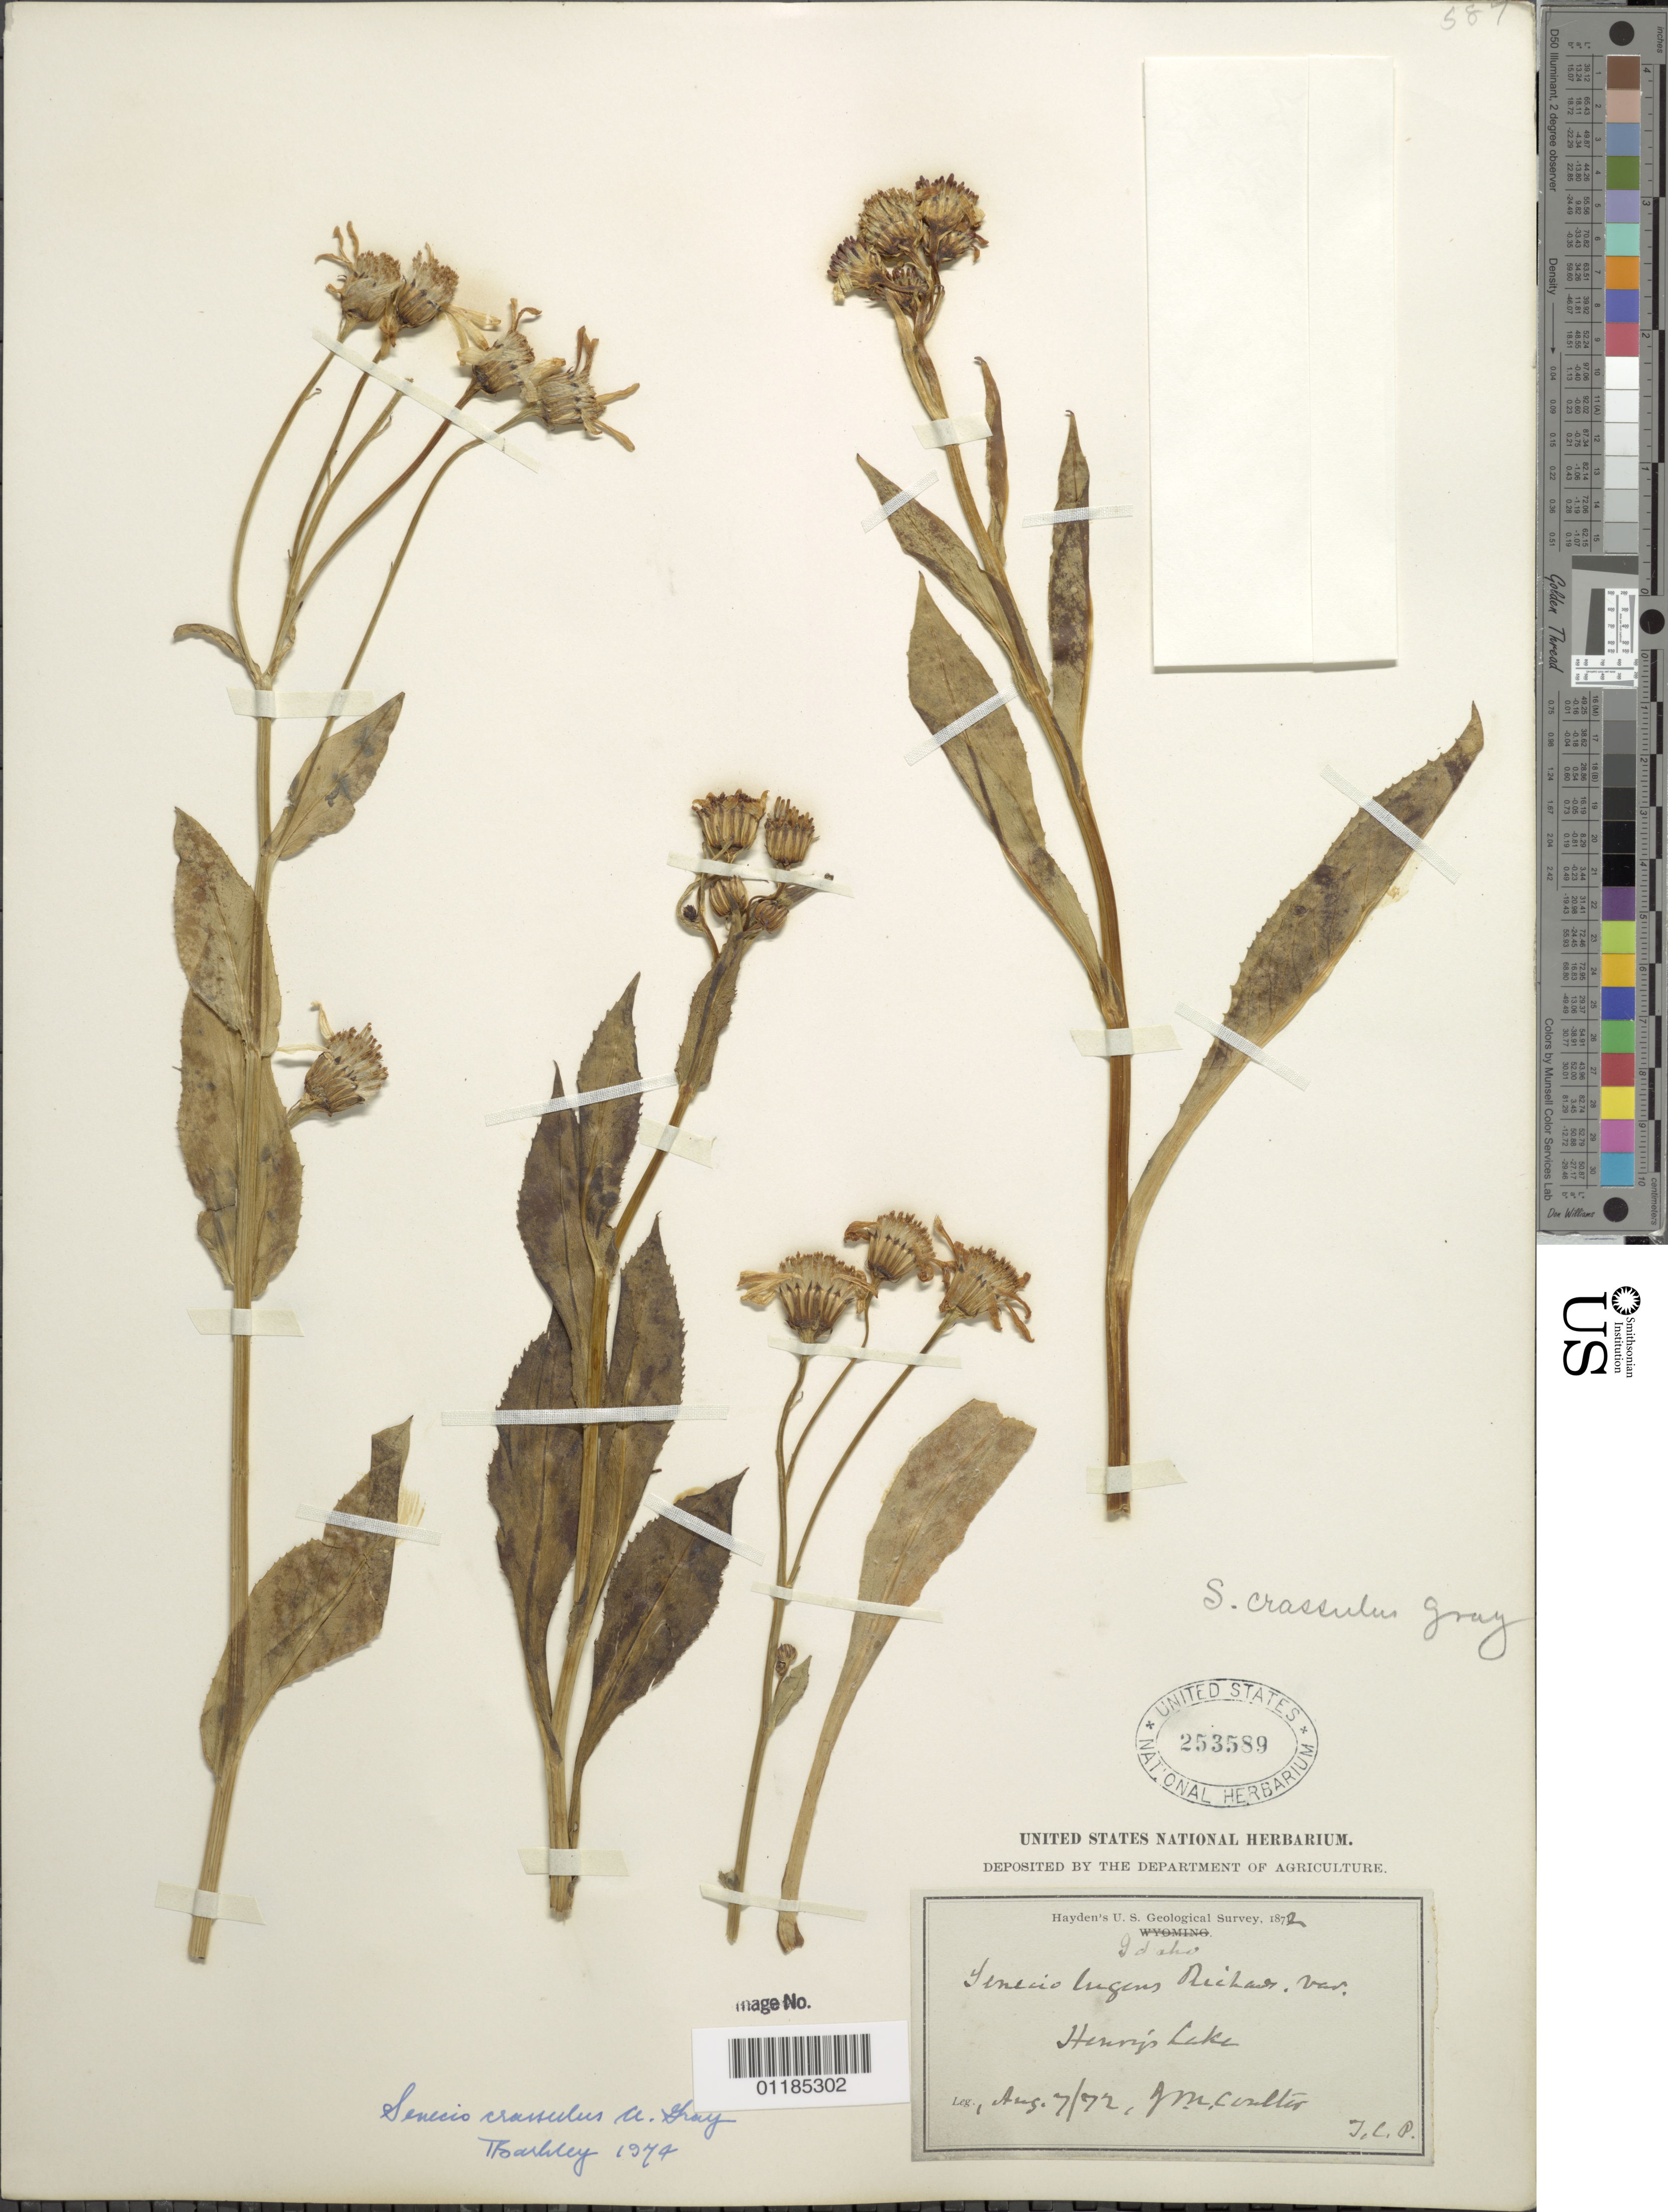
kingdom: Plantae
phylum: Tracheophyta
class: Magnoliopsida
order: Asterales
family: Asteraceae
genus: Senecio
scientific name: Senecio crassulus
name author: A. Gray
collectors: J. M. Coulter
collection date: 1872-08-07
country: United States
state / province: Idaho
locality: Henry's Lake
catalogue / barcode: US 253589